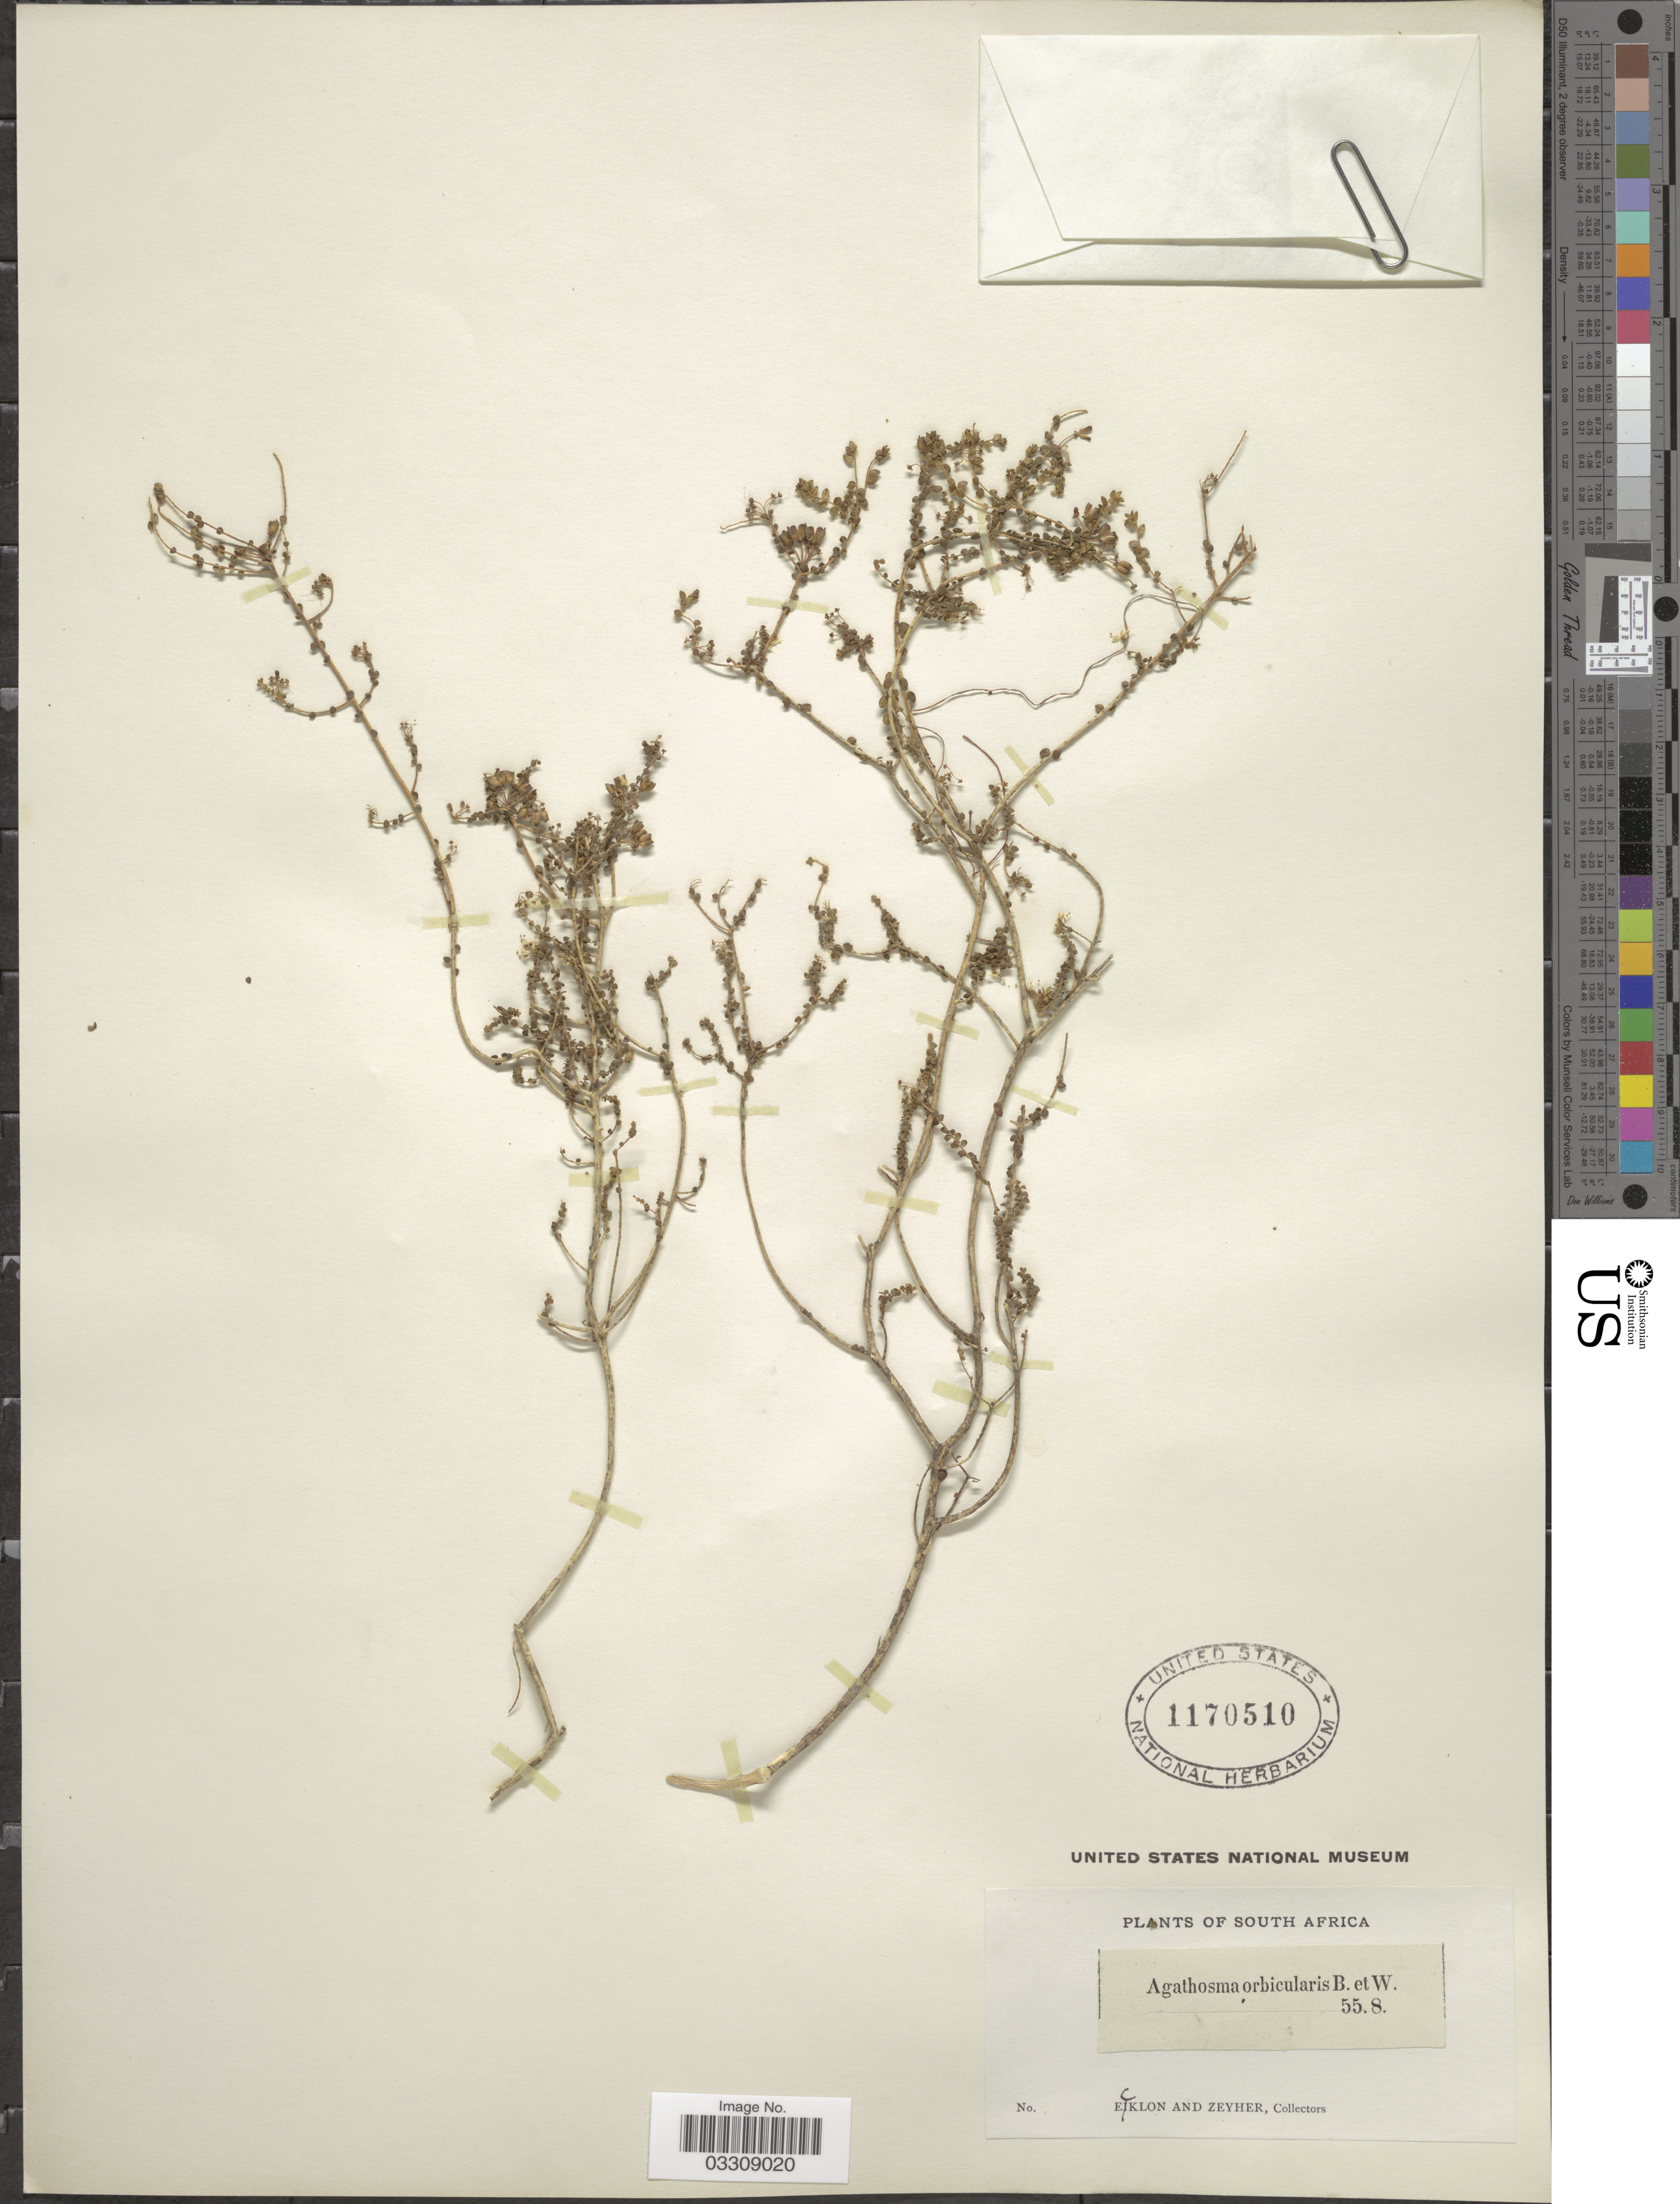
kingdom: Plantae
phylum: Tracheophyta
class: Magnoliopsida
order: Sapindales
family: Rutaceae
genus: Agathosma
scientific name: Agathosma orbicularis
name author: (Thunb.) Bartl. & H.L. Wendl.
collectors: -. Ecklon & -. Zeyher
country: South Africa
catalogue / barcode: US 1170510